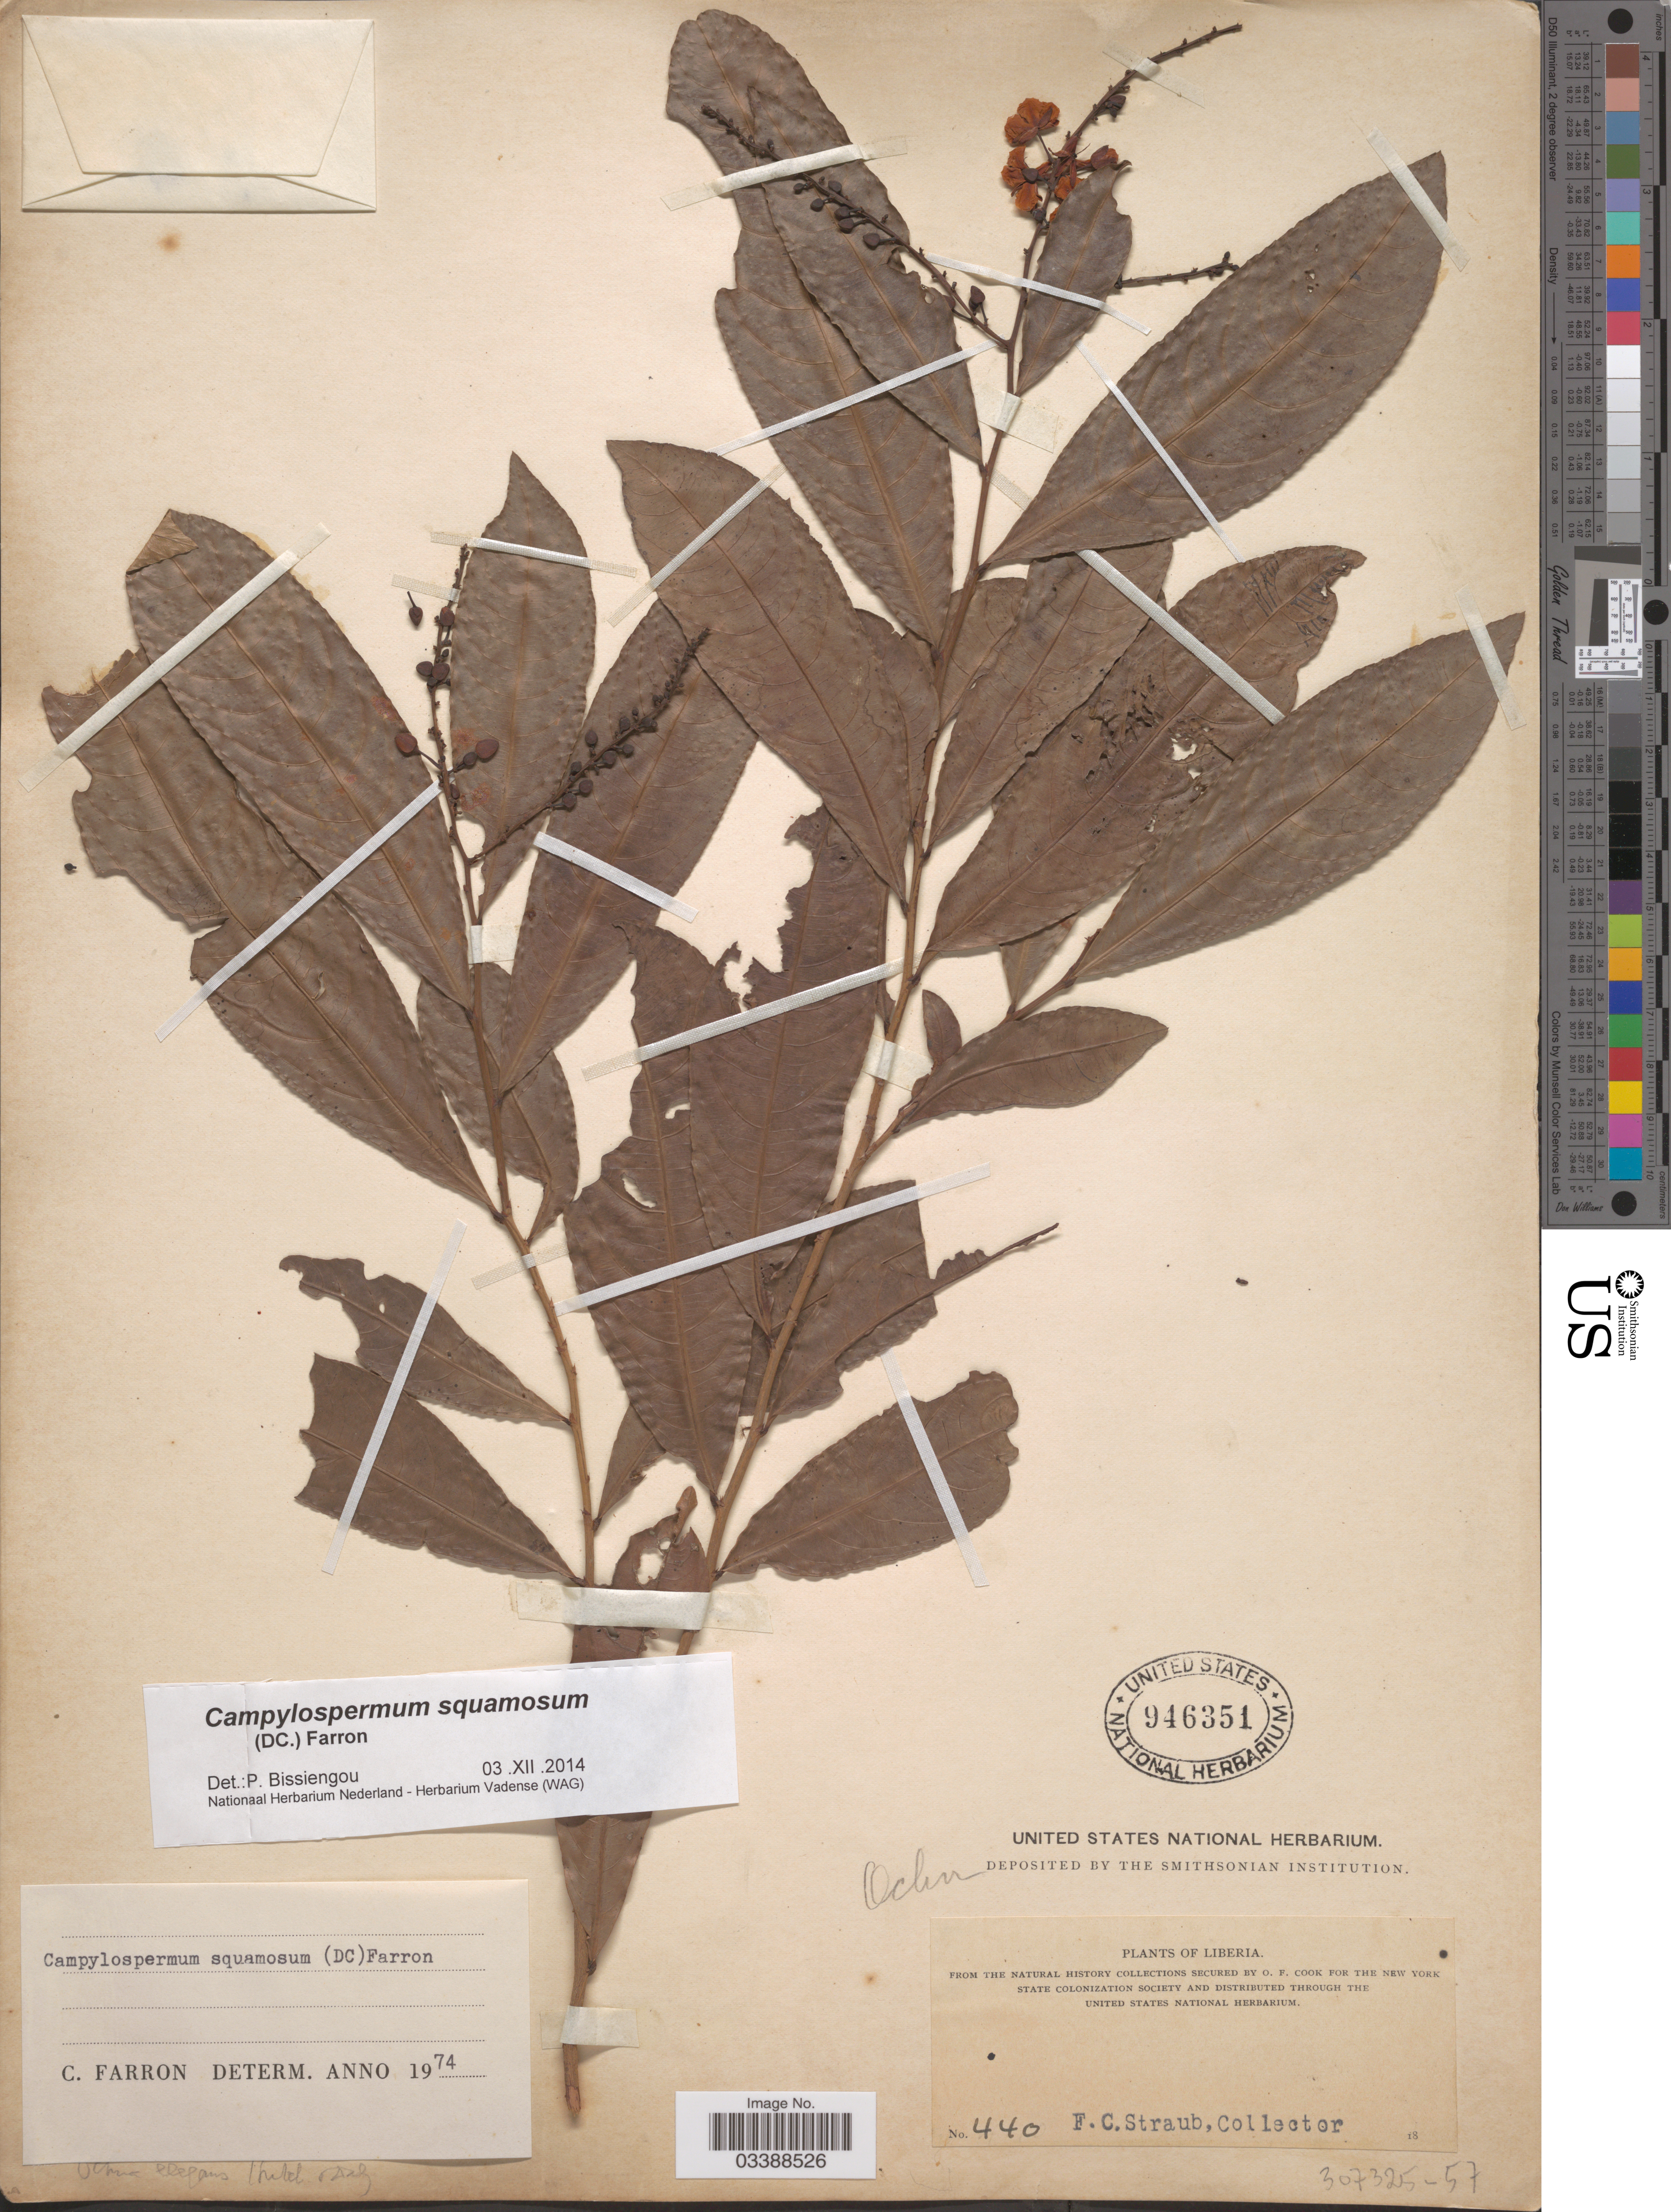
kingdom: Plantae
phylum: Tracheophyta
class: Magnoliopsida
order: Malpighiales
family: Ochnaceae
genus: Campylospermum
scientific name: Campylospermum squamosum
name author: (DC.) Farron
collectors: F. Straub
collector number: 440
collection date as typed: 18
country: Liberia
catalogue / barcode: US 946351